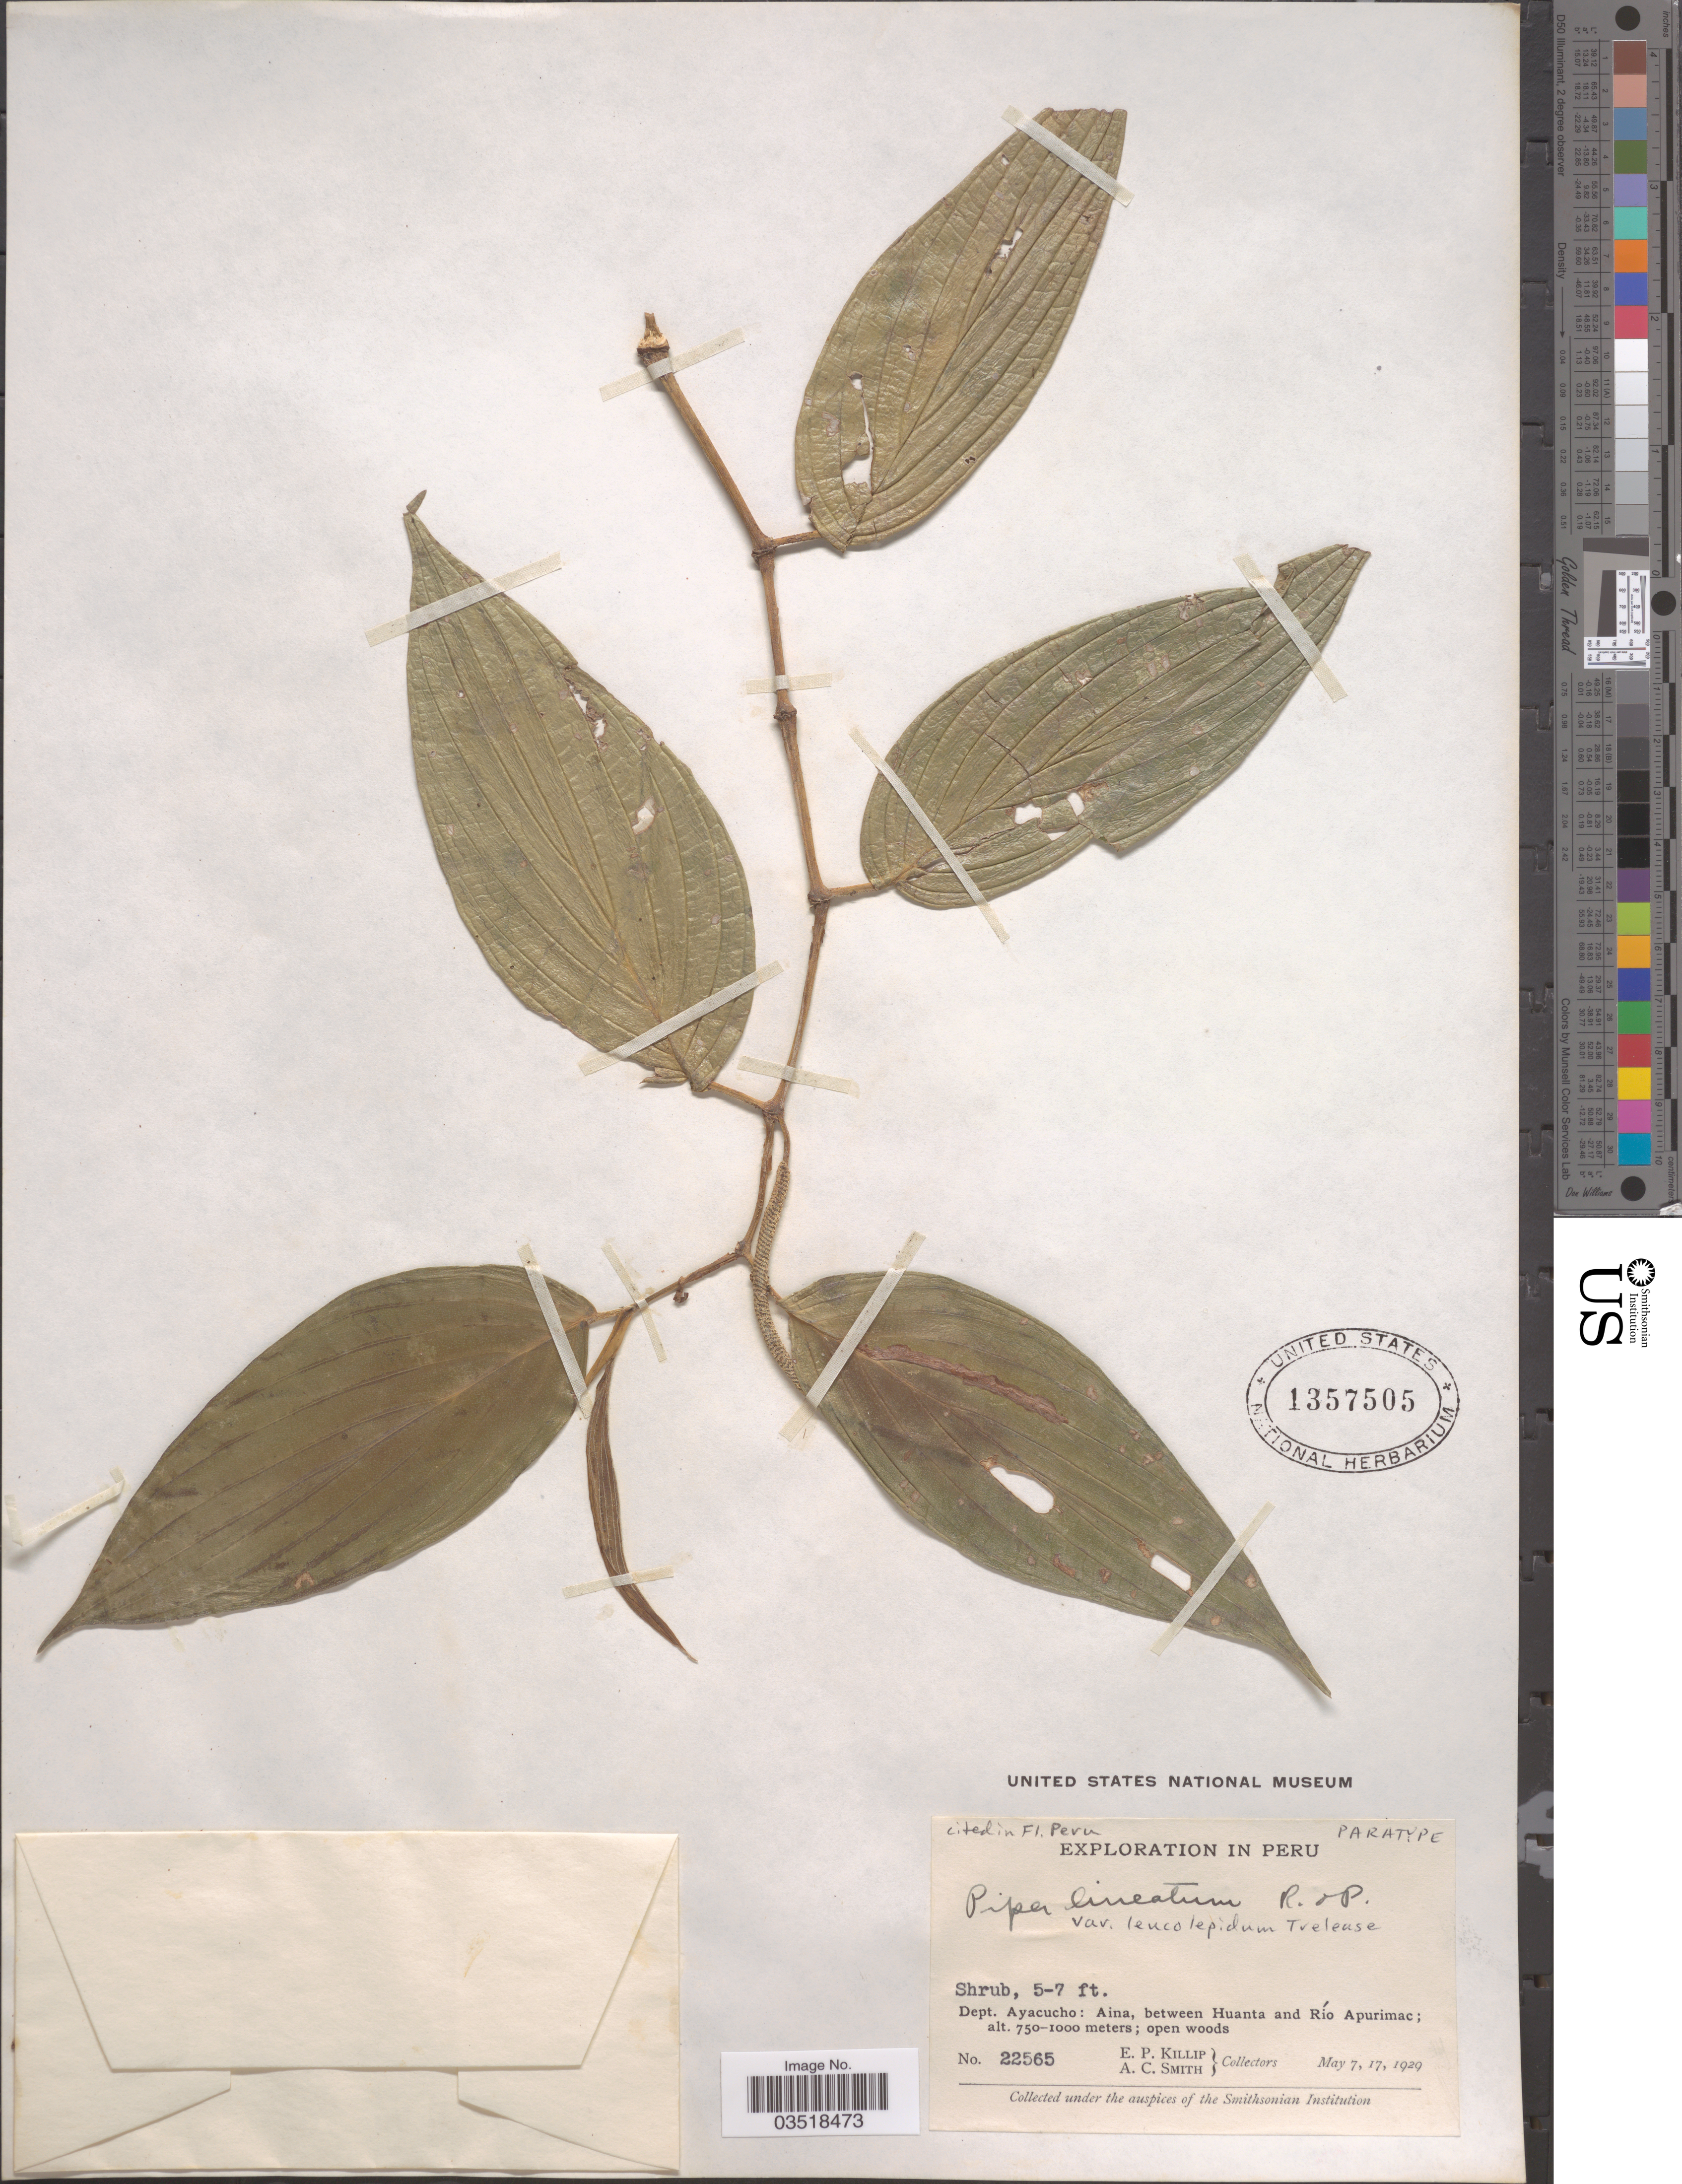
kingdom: Plantae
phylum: Tracheophyta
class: Magnoliopsida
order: Piperales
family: Piperaceae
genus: Piper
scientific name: Piper lineatum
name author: Ruiz & Pav.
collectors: E. P. Killip & A. C. Smith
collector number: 22565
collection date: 1929-05-07/1929-05-17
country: Peru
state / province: Ayacucho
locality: Dept. Ayacucho: Aina, between Huanta and Río Apurimac.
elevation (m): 750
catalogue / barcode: US 1357505